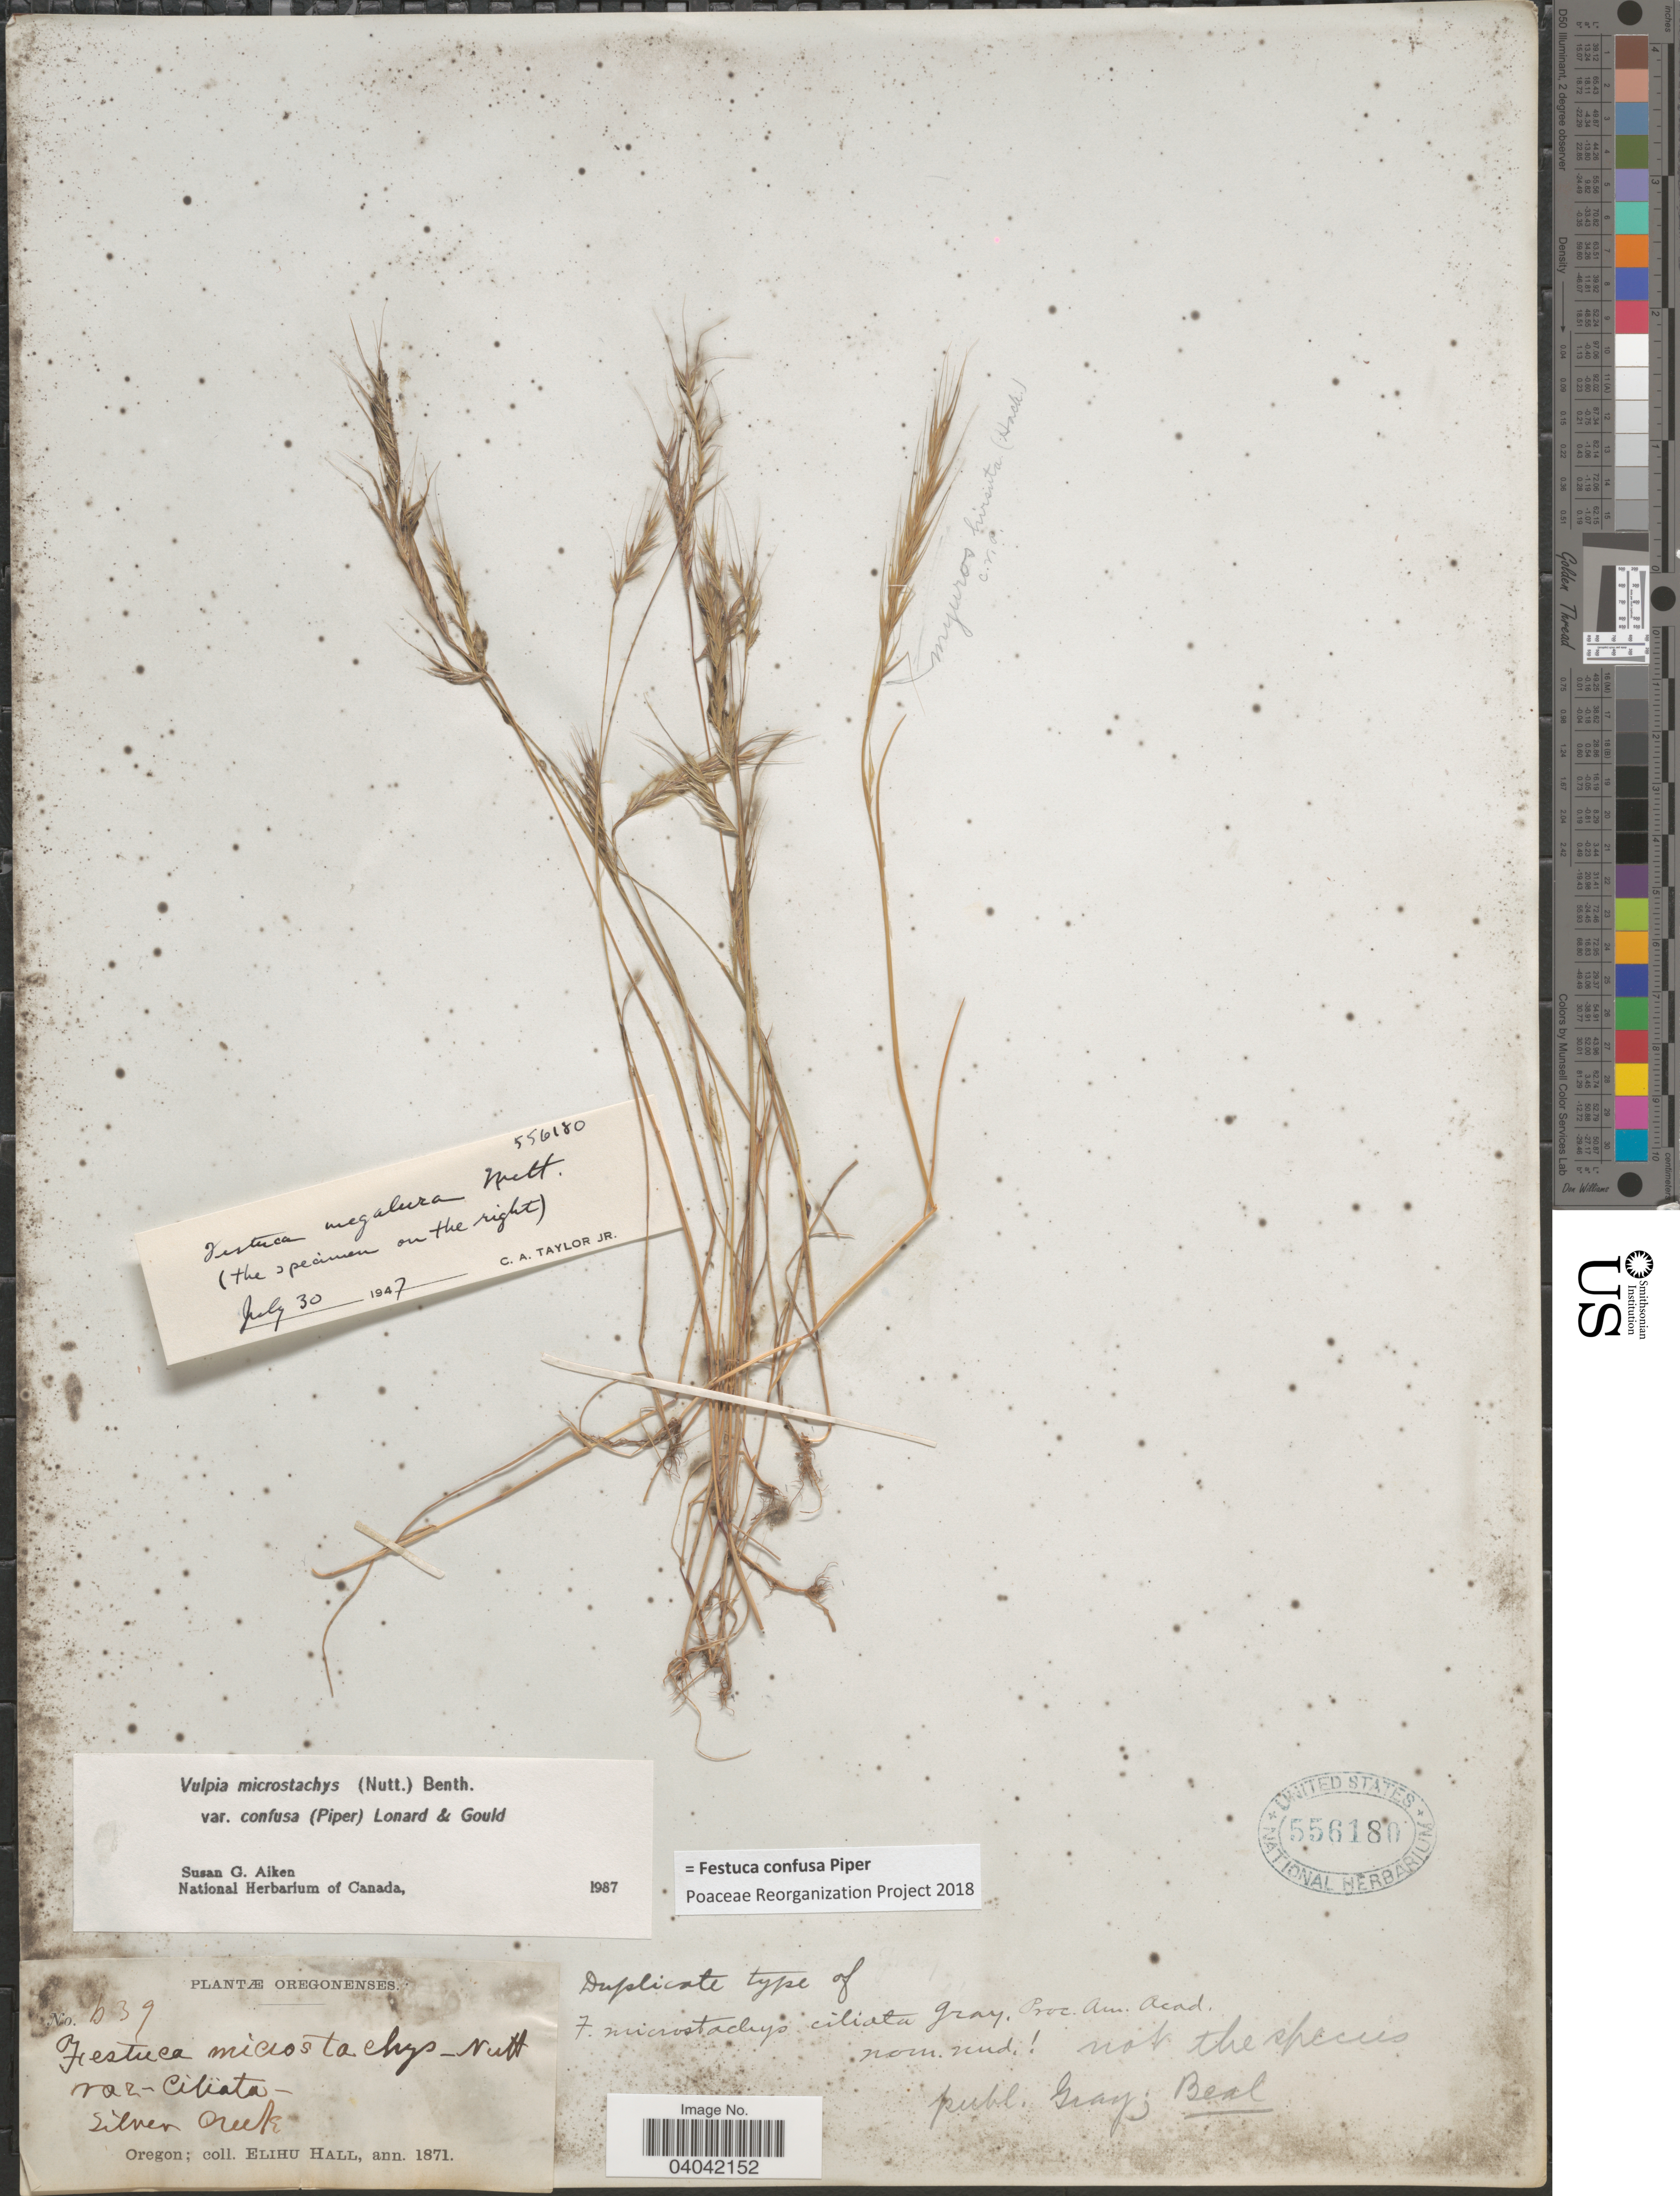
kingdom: Plantae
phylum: Tracheophyta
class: Liliopsida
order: Poales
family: Poaceae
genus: Festuca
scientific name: Festuca confusa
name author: Piper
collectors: E. Hall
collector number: b39*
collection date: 1871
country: United States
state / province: Oregon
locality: Oregonenses. Silver Creek.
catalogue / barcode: US 556180